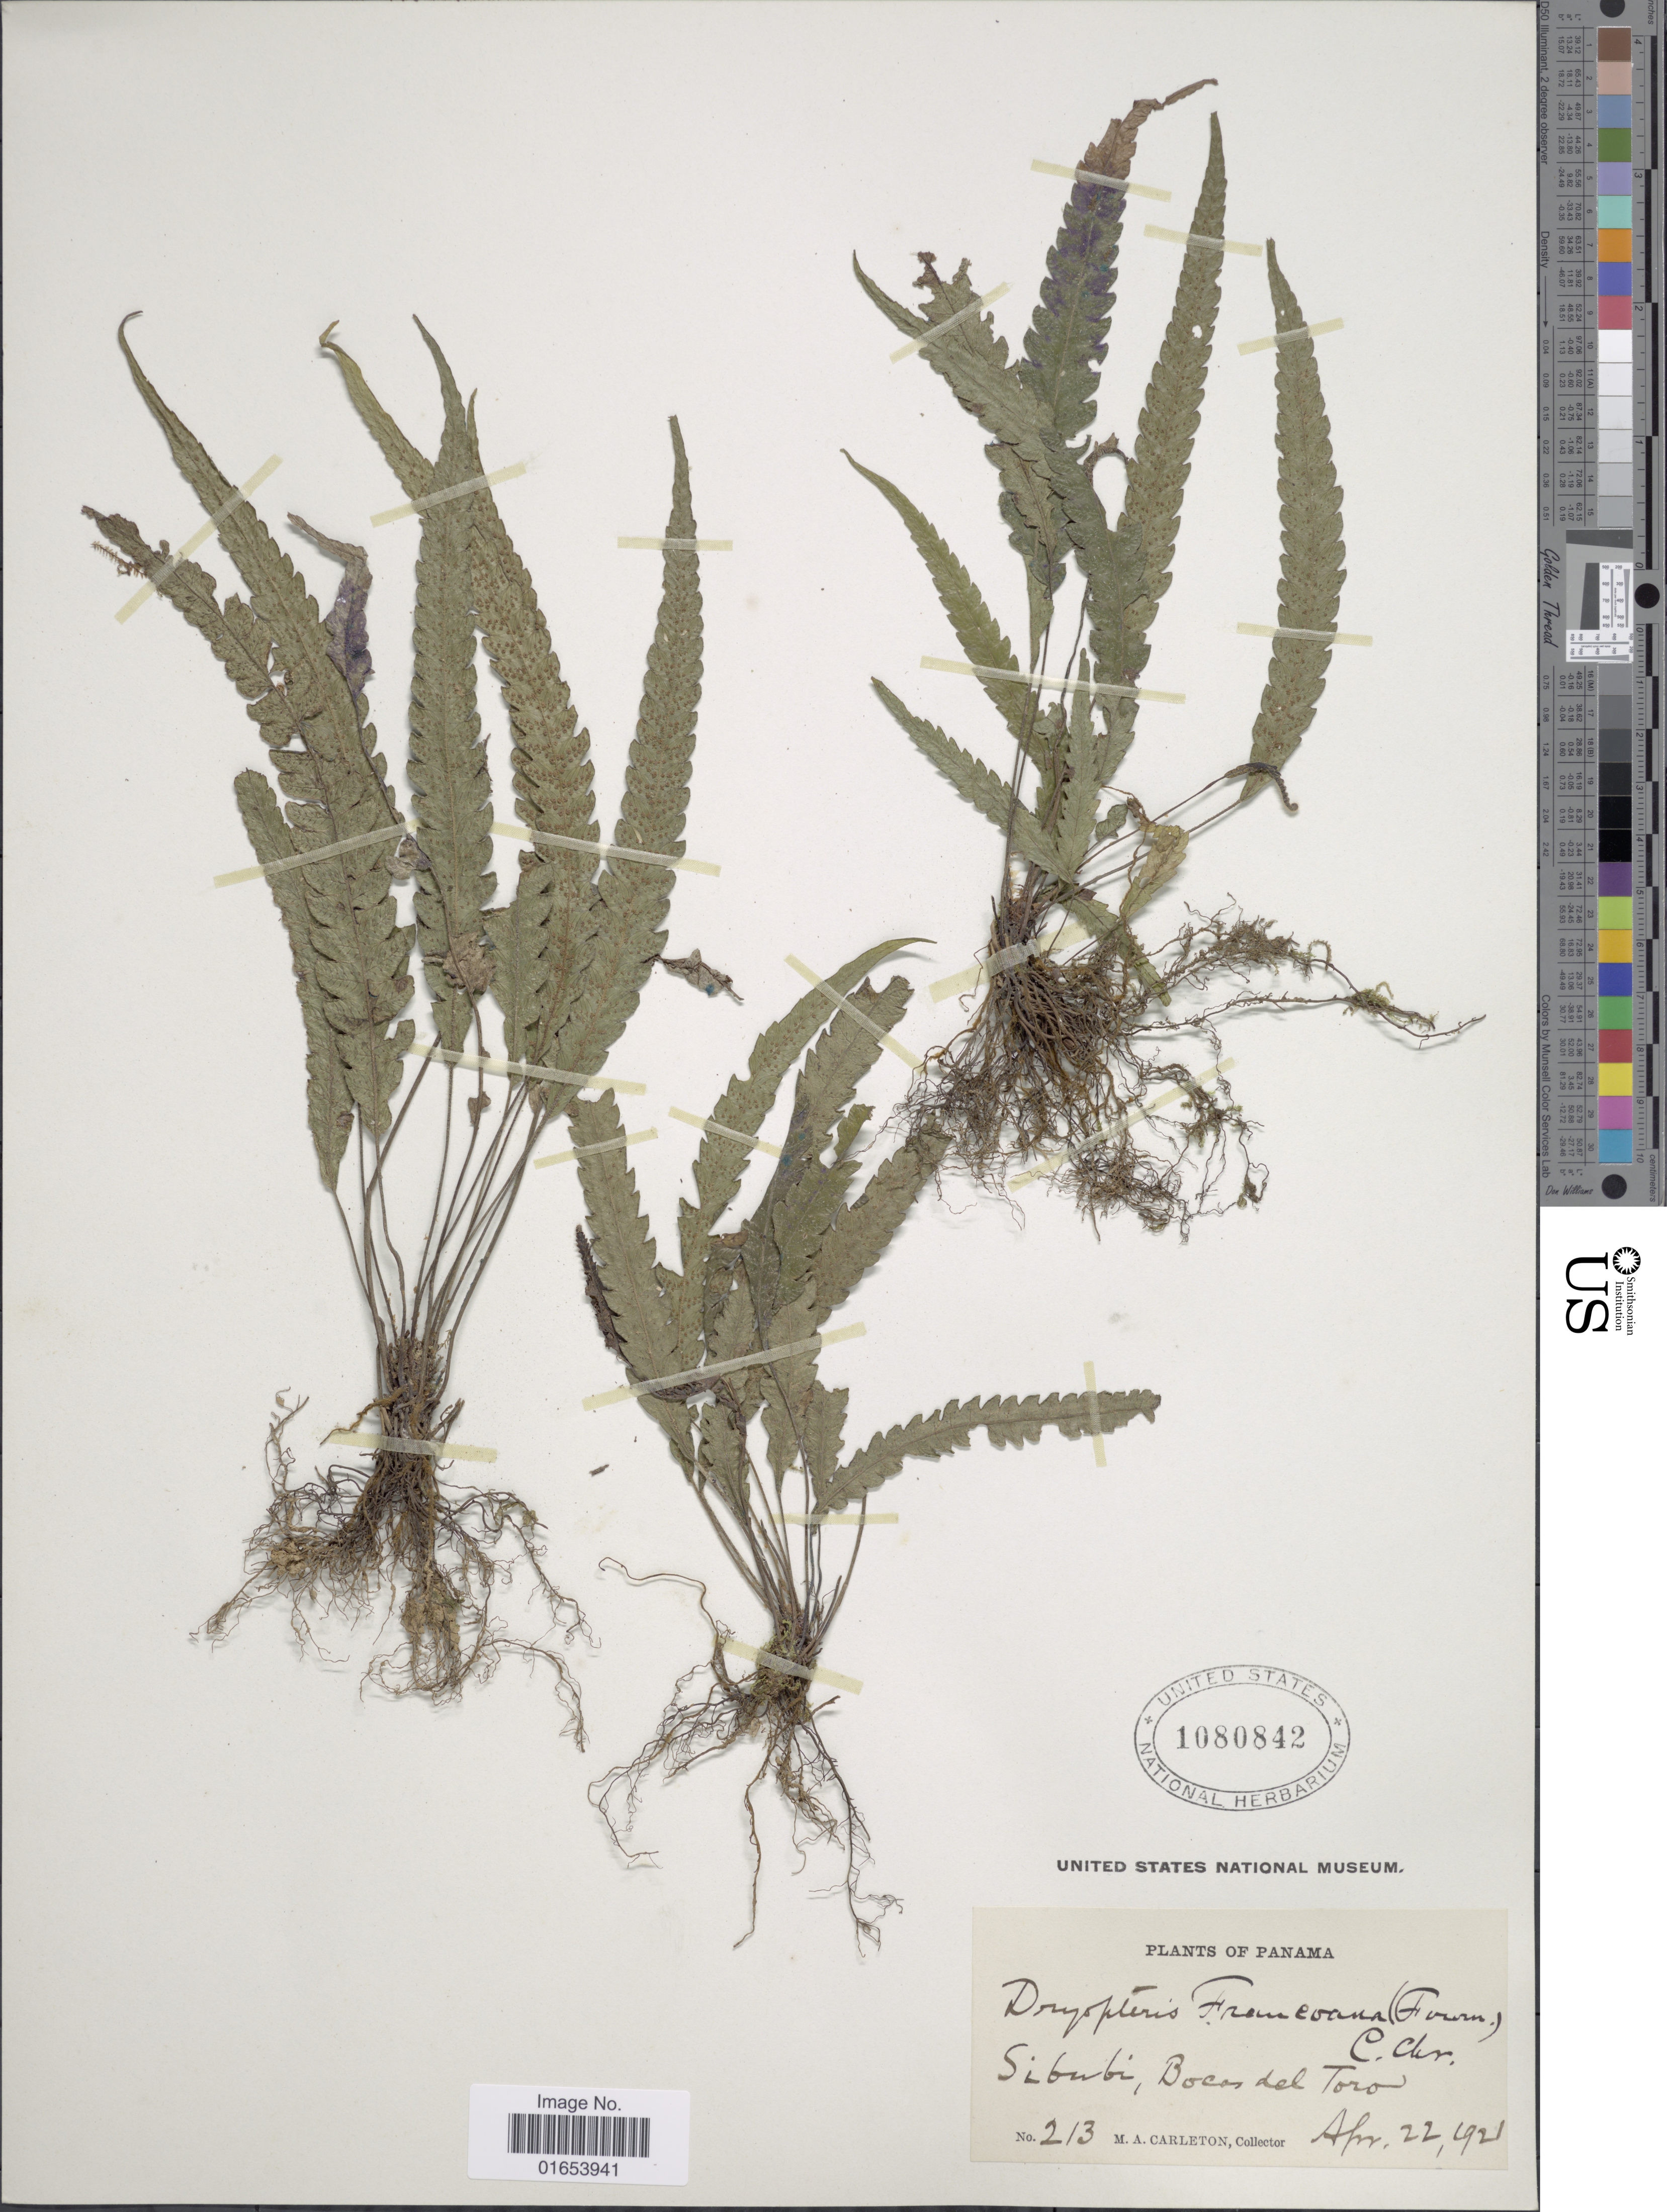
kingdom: Plantae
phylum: Tracheophyta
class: Polypodiopsida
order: Polypodiales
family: Thelypteridaceae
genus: Goniopteris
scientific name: Goniopteris francoana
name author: (E. Fourn.) Á. Löve & D. Löve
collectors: M. A. Carleton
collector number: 213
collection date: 1921-04-22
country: Panama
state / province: Bocas del Toro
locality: Sibubi, Bocas del Toro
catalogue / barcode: US 1080842